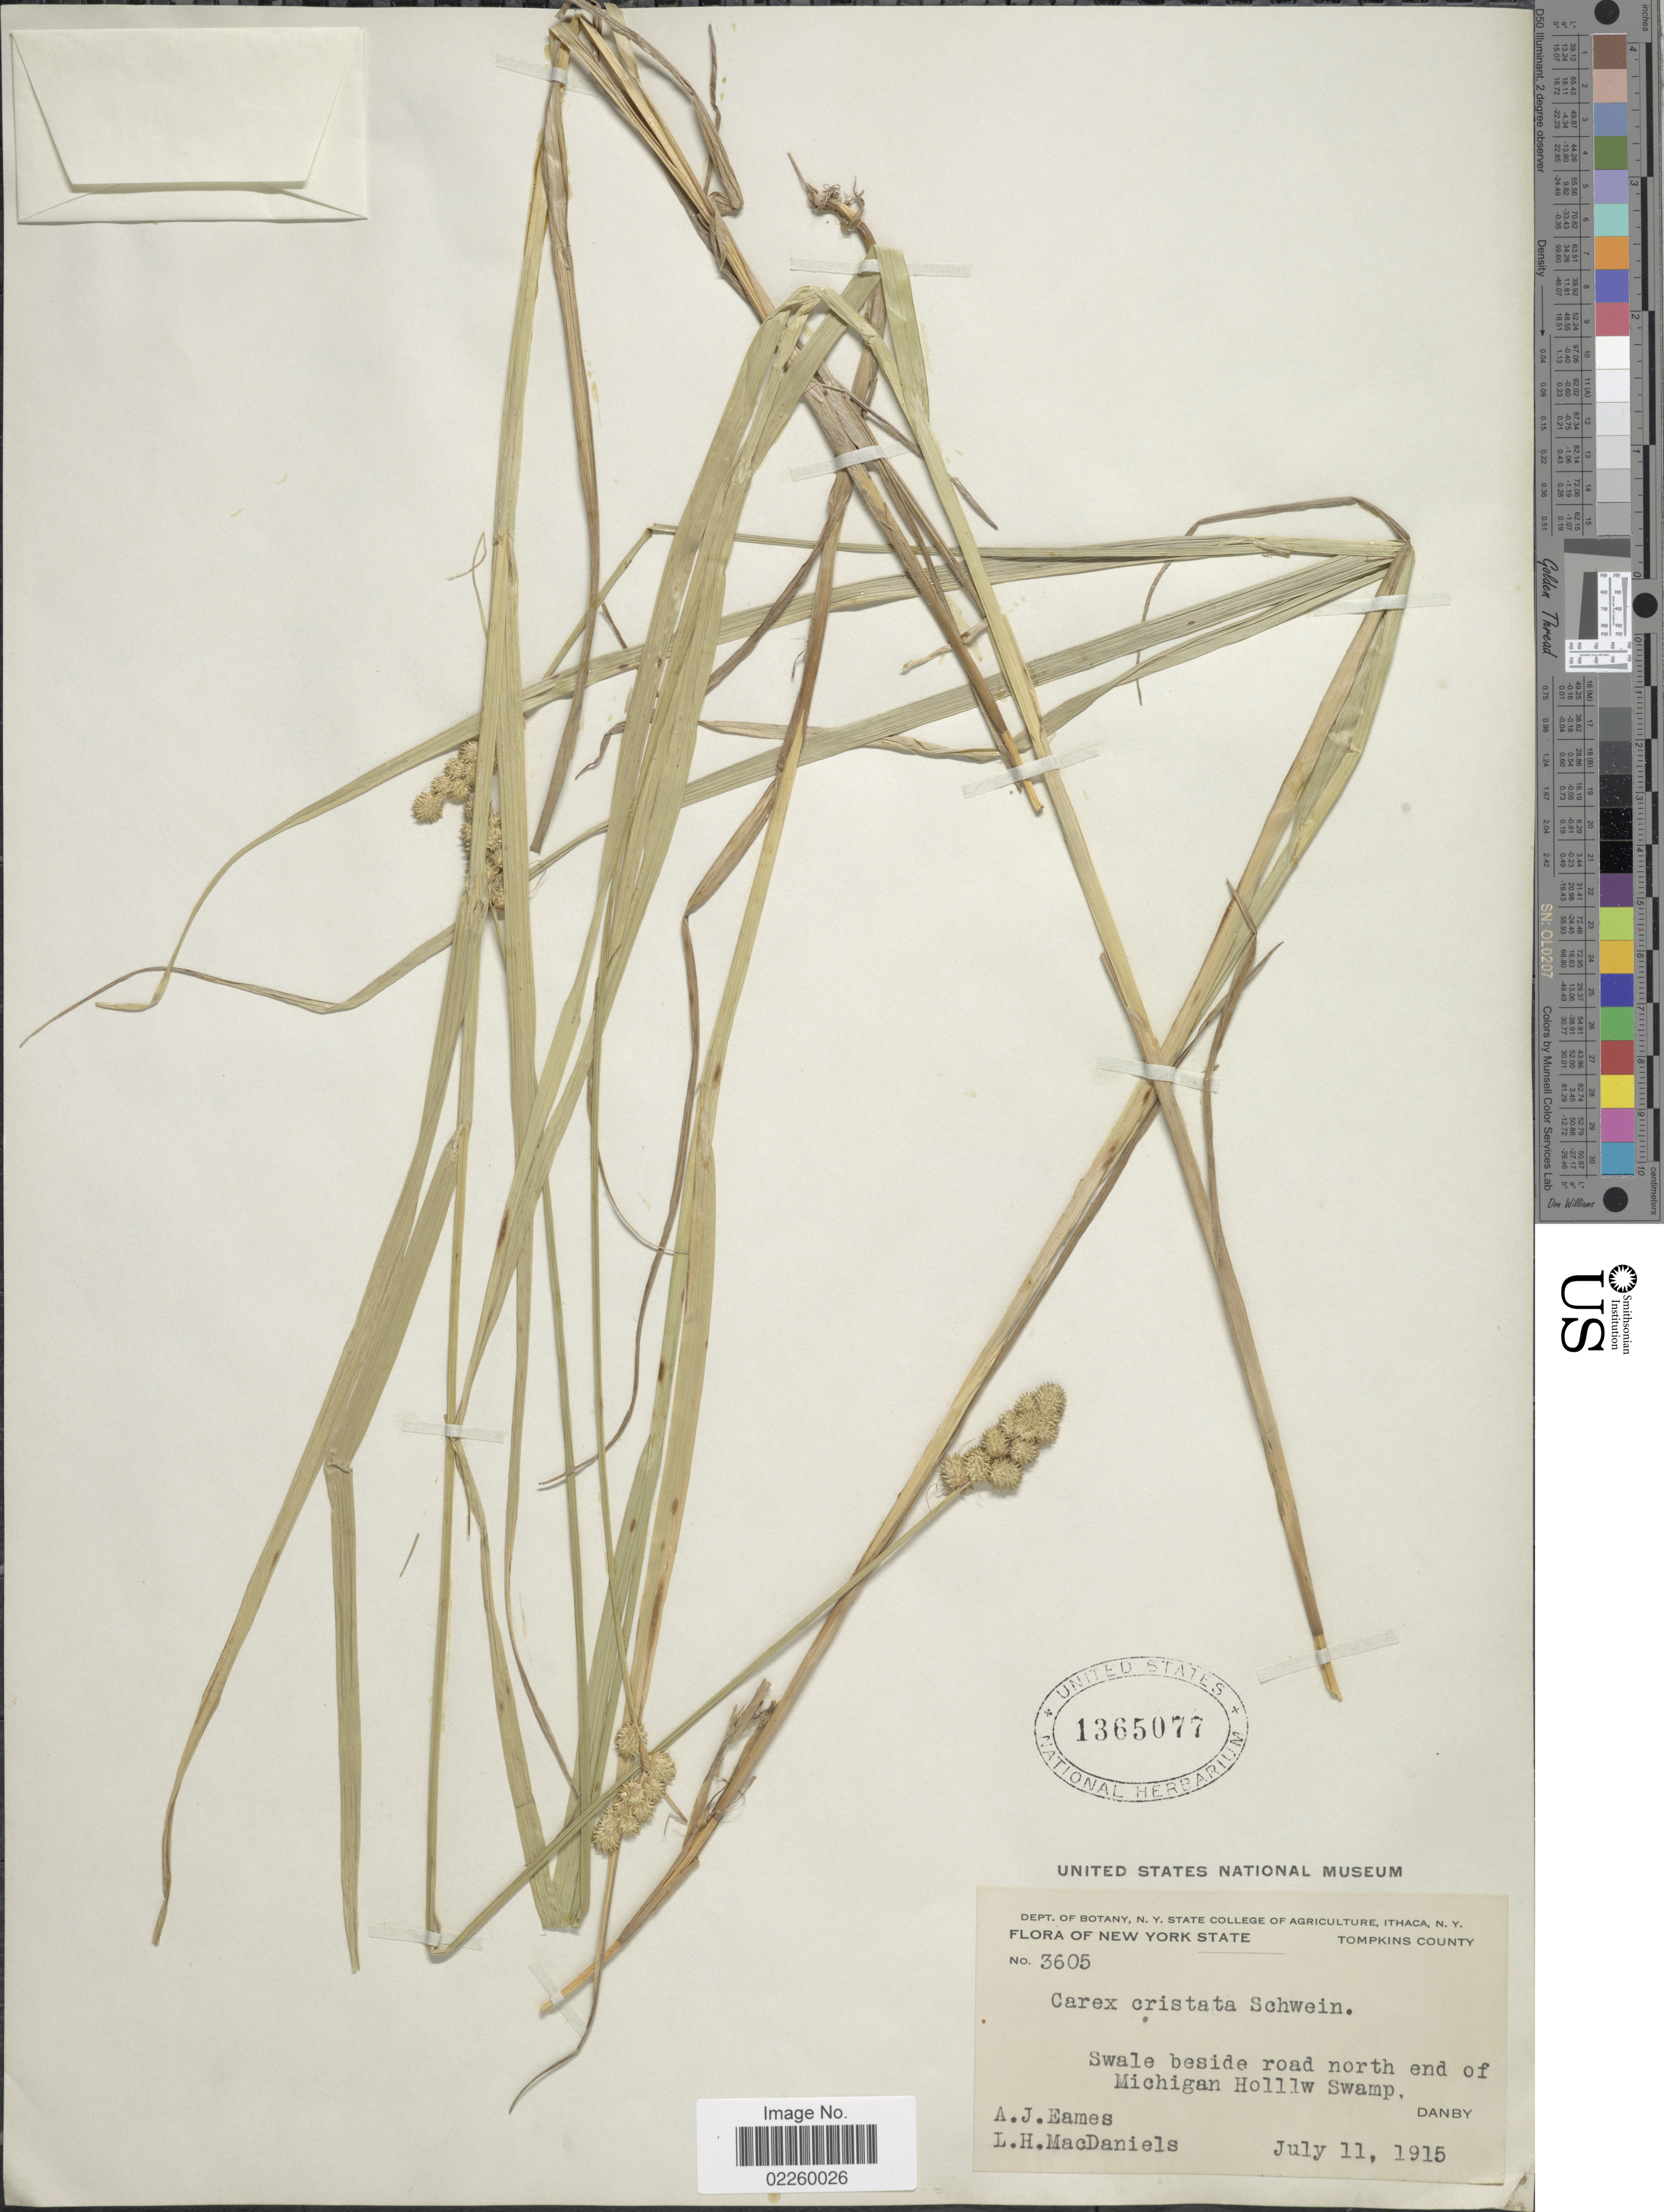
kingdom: Plantae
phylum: Tracheophyta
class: Liliopsida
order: Poales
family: Cyperaceae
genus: Carex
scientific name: Carex cristatella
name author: Britton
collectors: A. J. Eames & L. H. MacDaniels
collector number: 3605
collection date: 1915-07-11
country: United States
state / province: New York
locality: Tompkins County. north end of Michigan Holllw Swamp Danby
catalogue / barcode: US 1365077